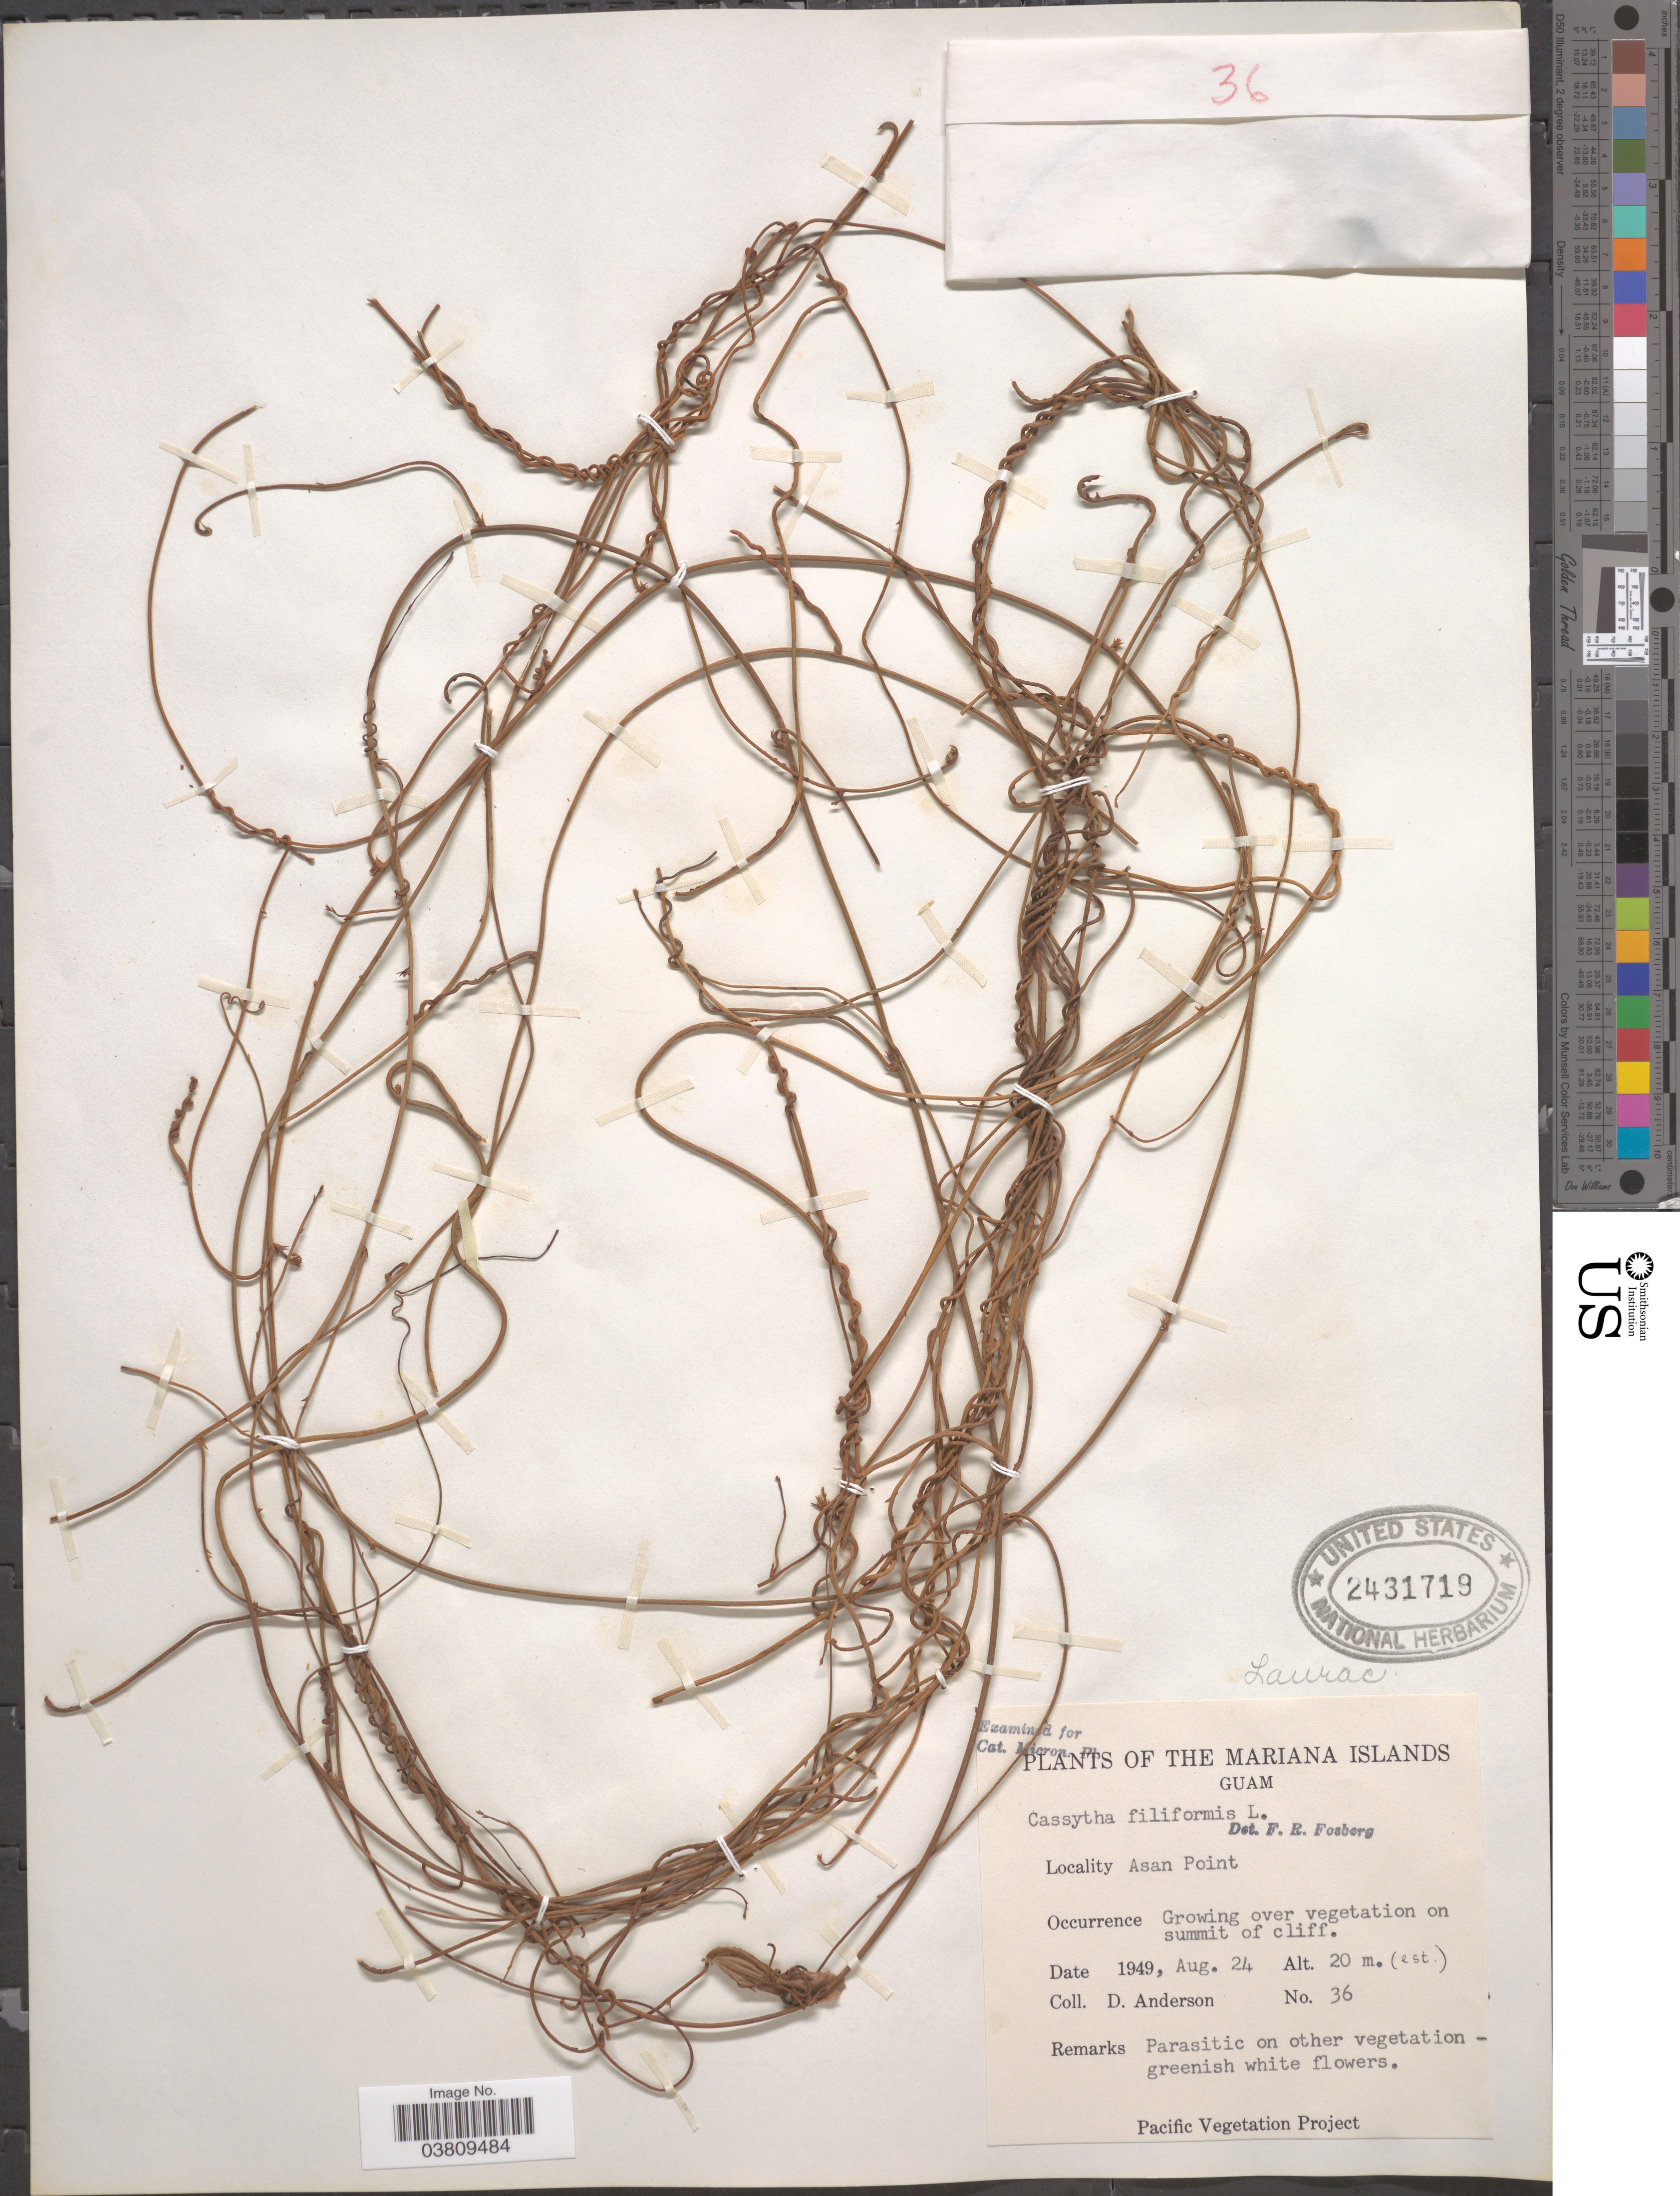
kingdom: Plantae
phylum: Tracheophyta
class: Magnoliopsida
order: Laurales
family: Lauraceae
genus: Cassytha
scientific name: Cassytha filiformis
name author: L.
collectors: D. Anderson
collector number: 36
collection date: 1949-08-24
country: Guam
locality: The Mariana Islands. Asan Point. On summit of cliff.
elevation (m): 20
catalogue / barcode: US 2431719